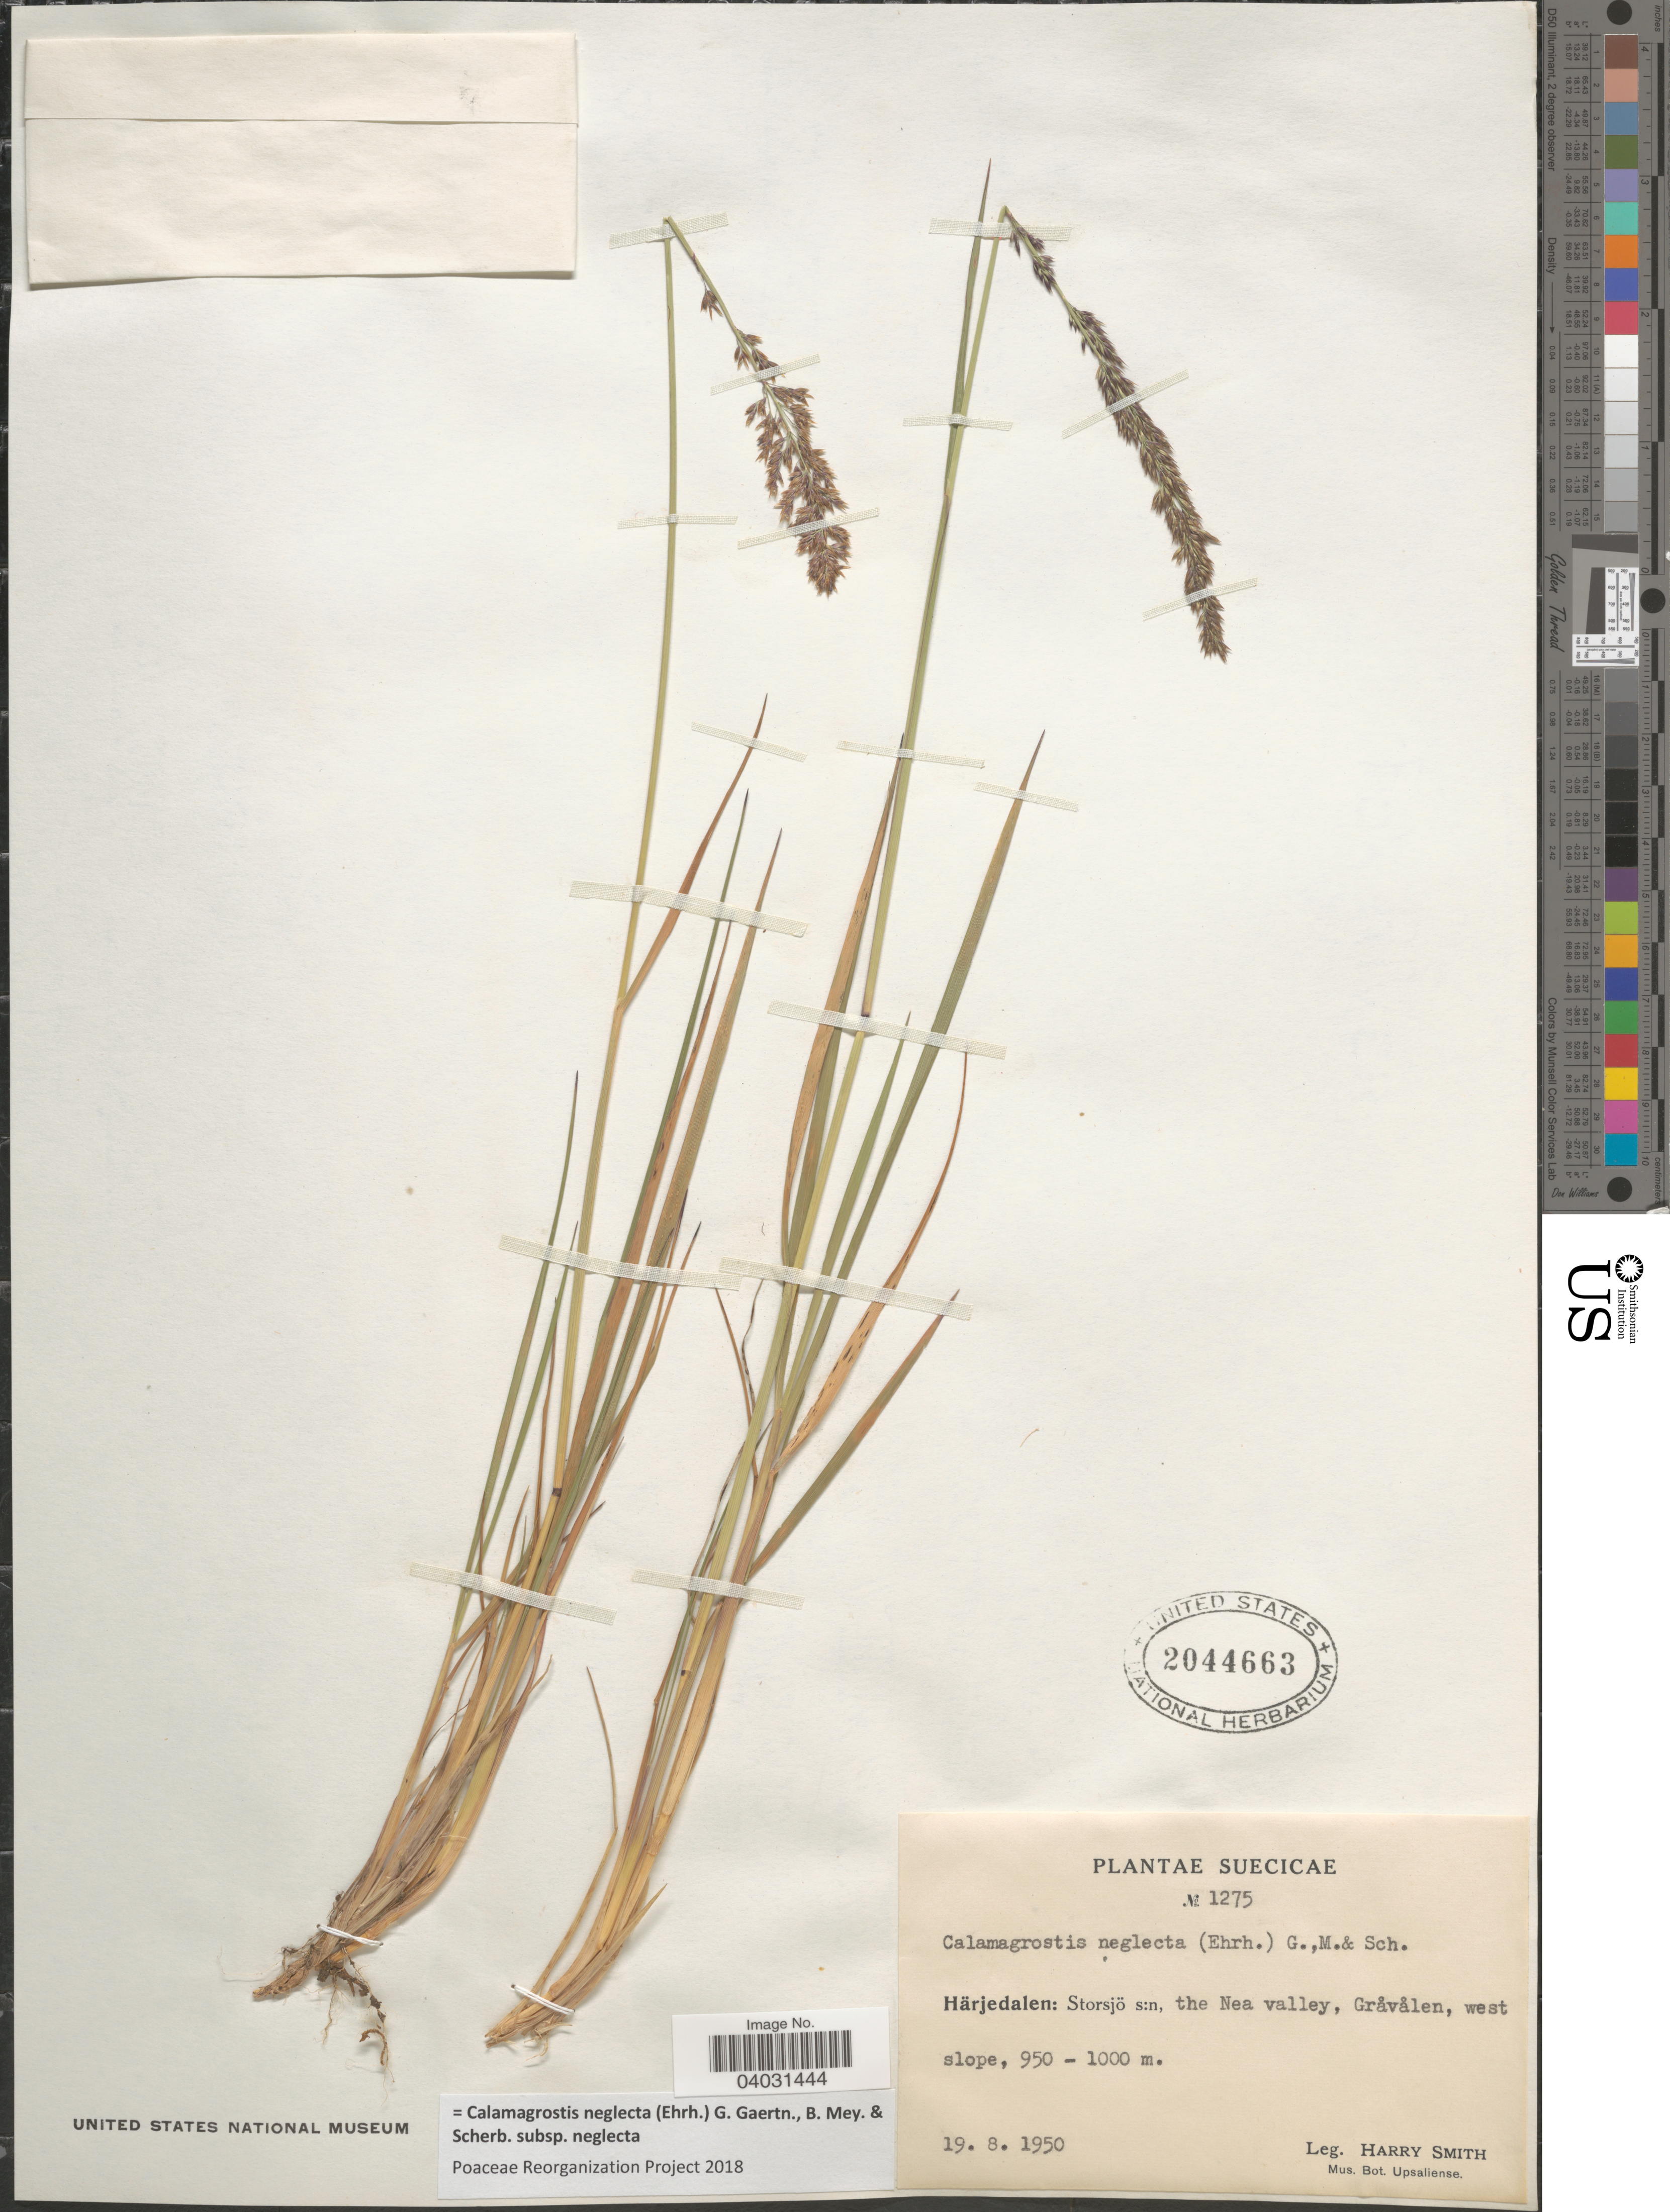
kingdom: Plantae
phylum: Tracheophyta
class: Liliopsida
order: Poales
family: Poaceae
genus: Calamagrostis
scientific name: Calamagrostis neglecta subsp. neglecta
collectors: H. Smith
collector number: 1275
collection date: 1950-08-19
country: Sweden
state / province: Jamtland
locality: Suecicae. Härjedalen: Storsjö s:n, the Nea valley, Gråvålen, west slope.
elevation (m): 950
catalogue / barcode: US 2044663